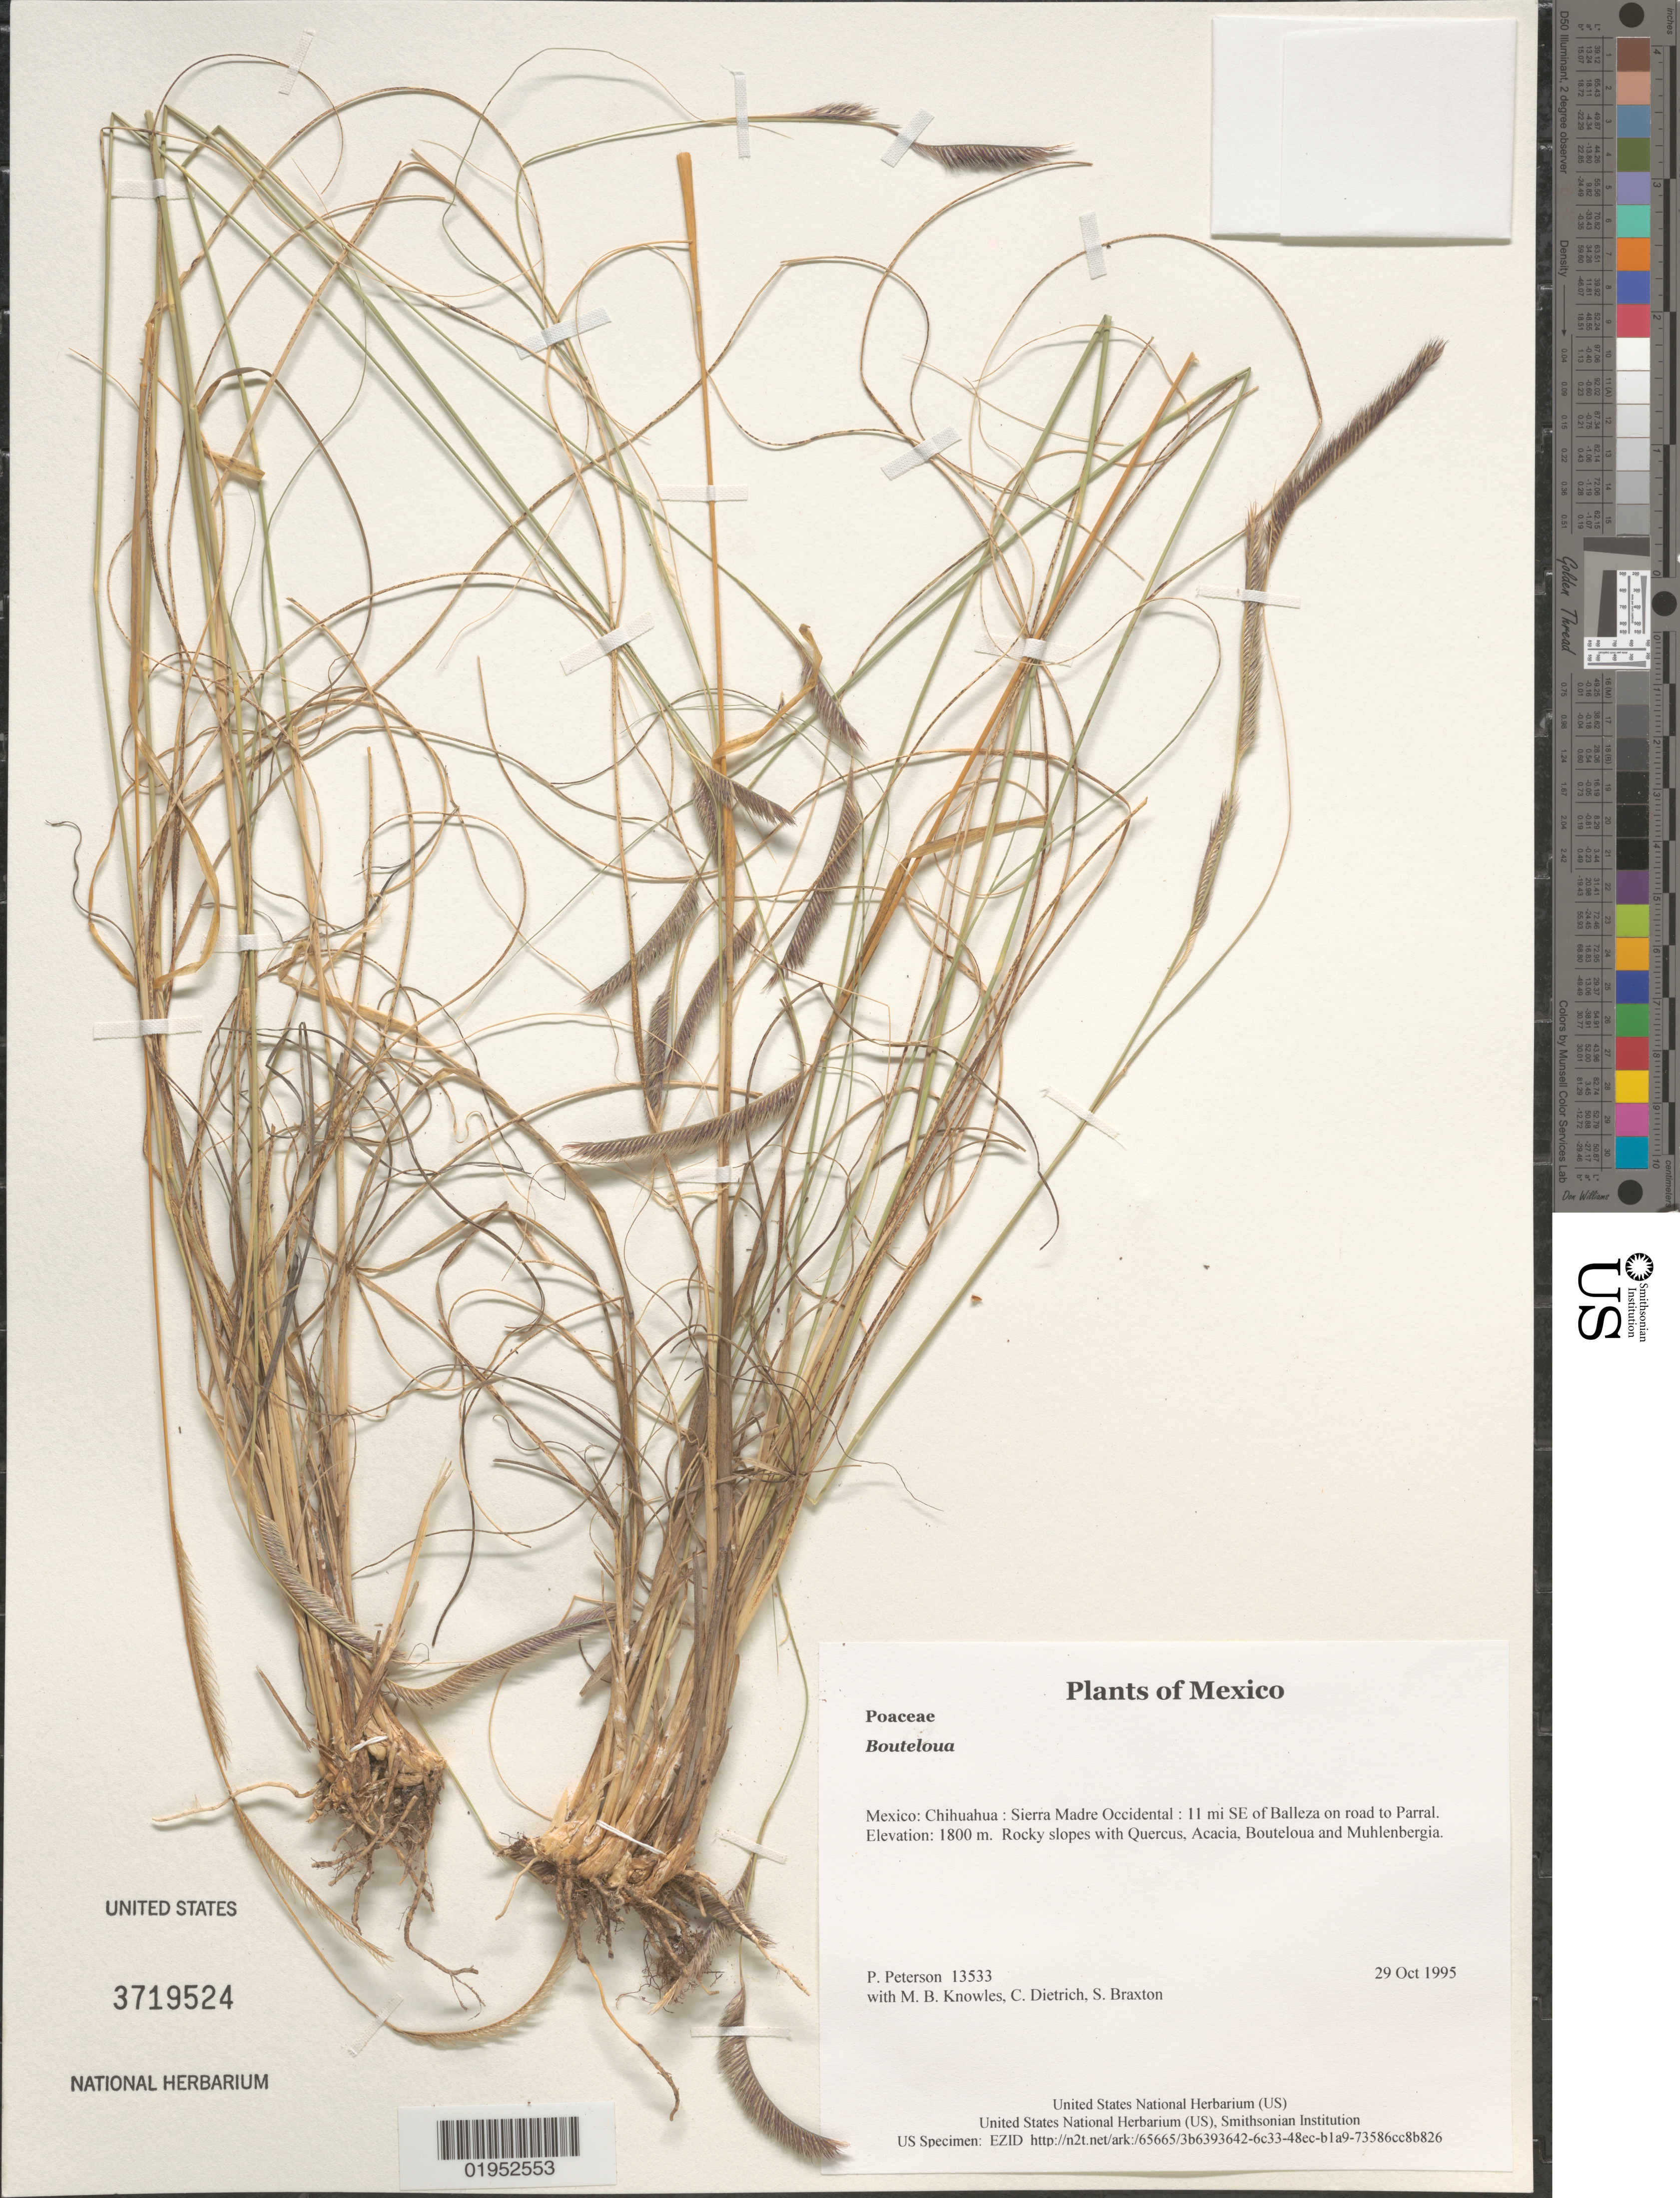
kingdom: Plantae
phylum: Tracheophyta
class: Liliopsida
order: Poales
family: Poaceae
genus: Bouteloua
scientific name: Bouteloua sp.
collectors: P. M. Peterson, M. B. Knowles, C. Dietrich & S. Braxton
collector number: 13533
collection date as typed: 29 Oct 1995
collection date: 1995-10-29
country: Mexico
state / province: Chihuahua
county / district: Sierra Madre Occidental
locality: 11 mi SE of Balleza on road to Parral.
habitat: Rocky slopes with Quercus, Acacia, Bouteloua and Muhlenbergia.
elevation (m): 1800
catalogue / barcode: US 3719524